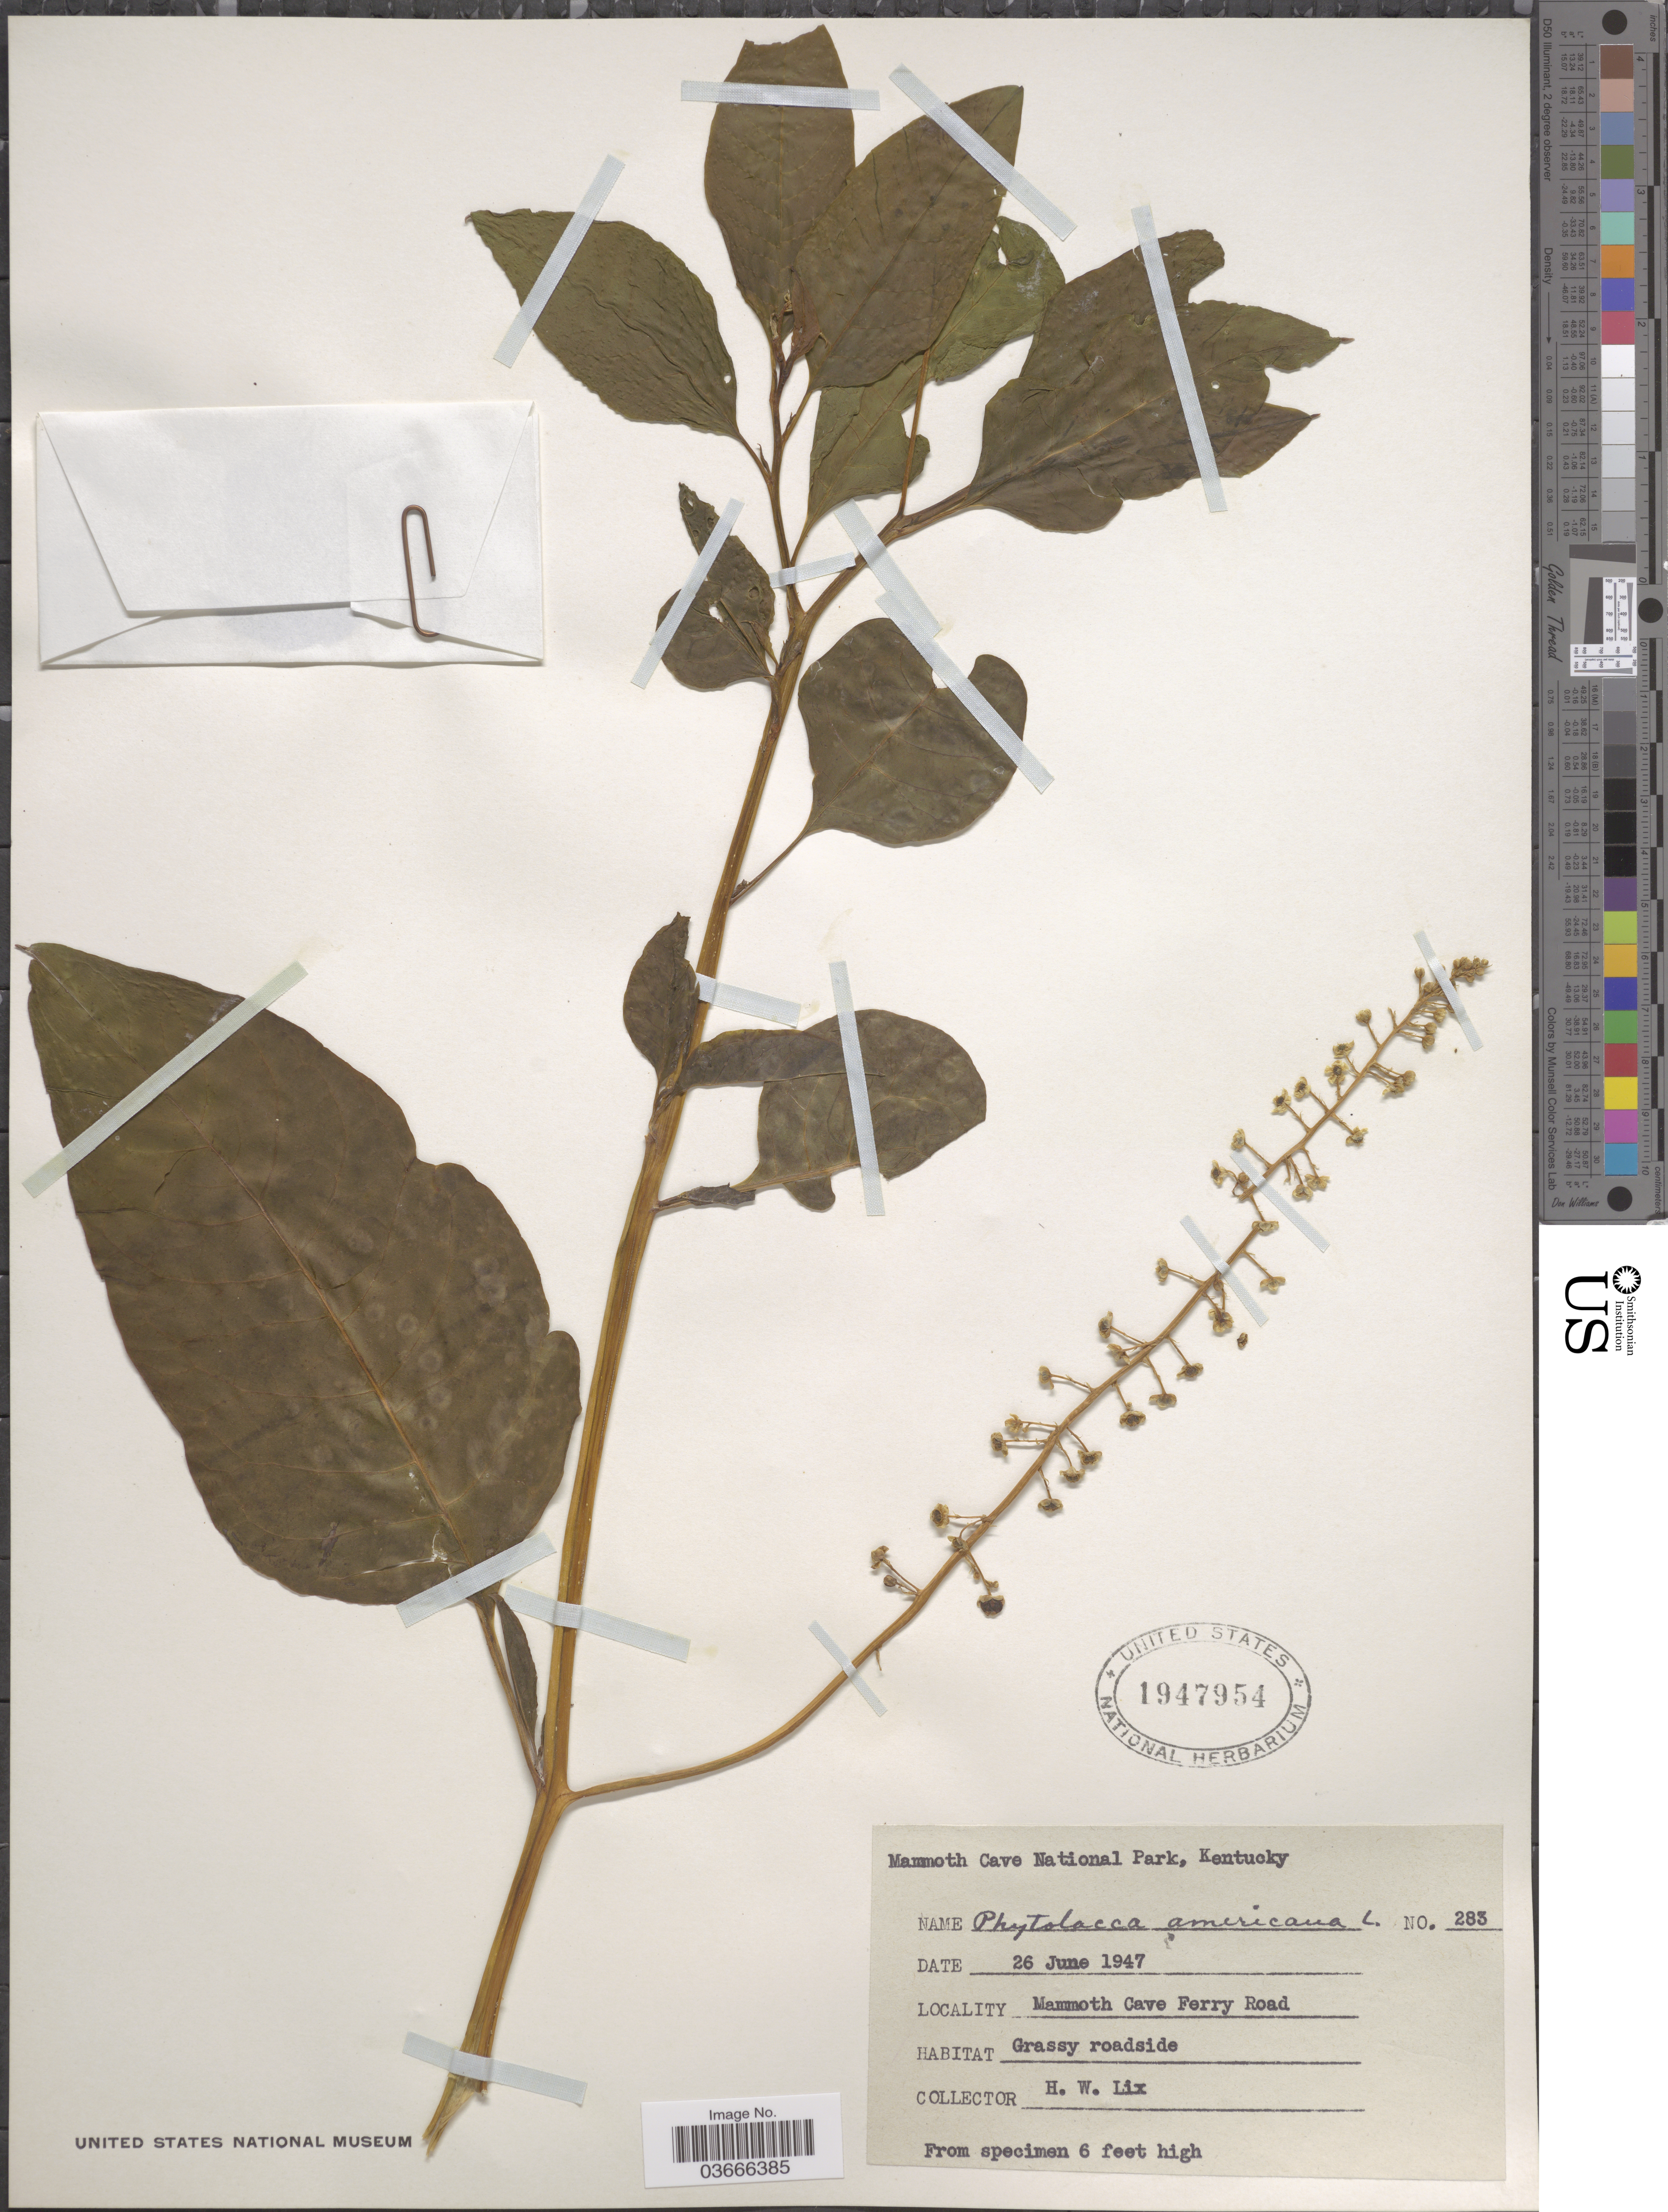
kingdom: Plantae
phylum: Tracheophyta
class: Magnoliopsida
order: Caryophyllales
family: Phytolaccaceae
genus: Phytolacca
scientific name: Phytolacca americana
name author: L.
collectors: H. W. Lix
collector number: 283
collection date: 1947-06-26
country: United States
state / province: Kentucky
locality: Mammoth Cave National Park. Mammoth Cave Ferry Road.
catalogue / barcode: US 1947954